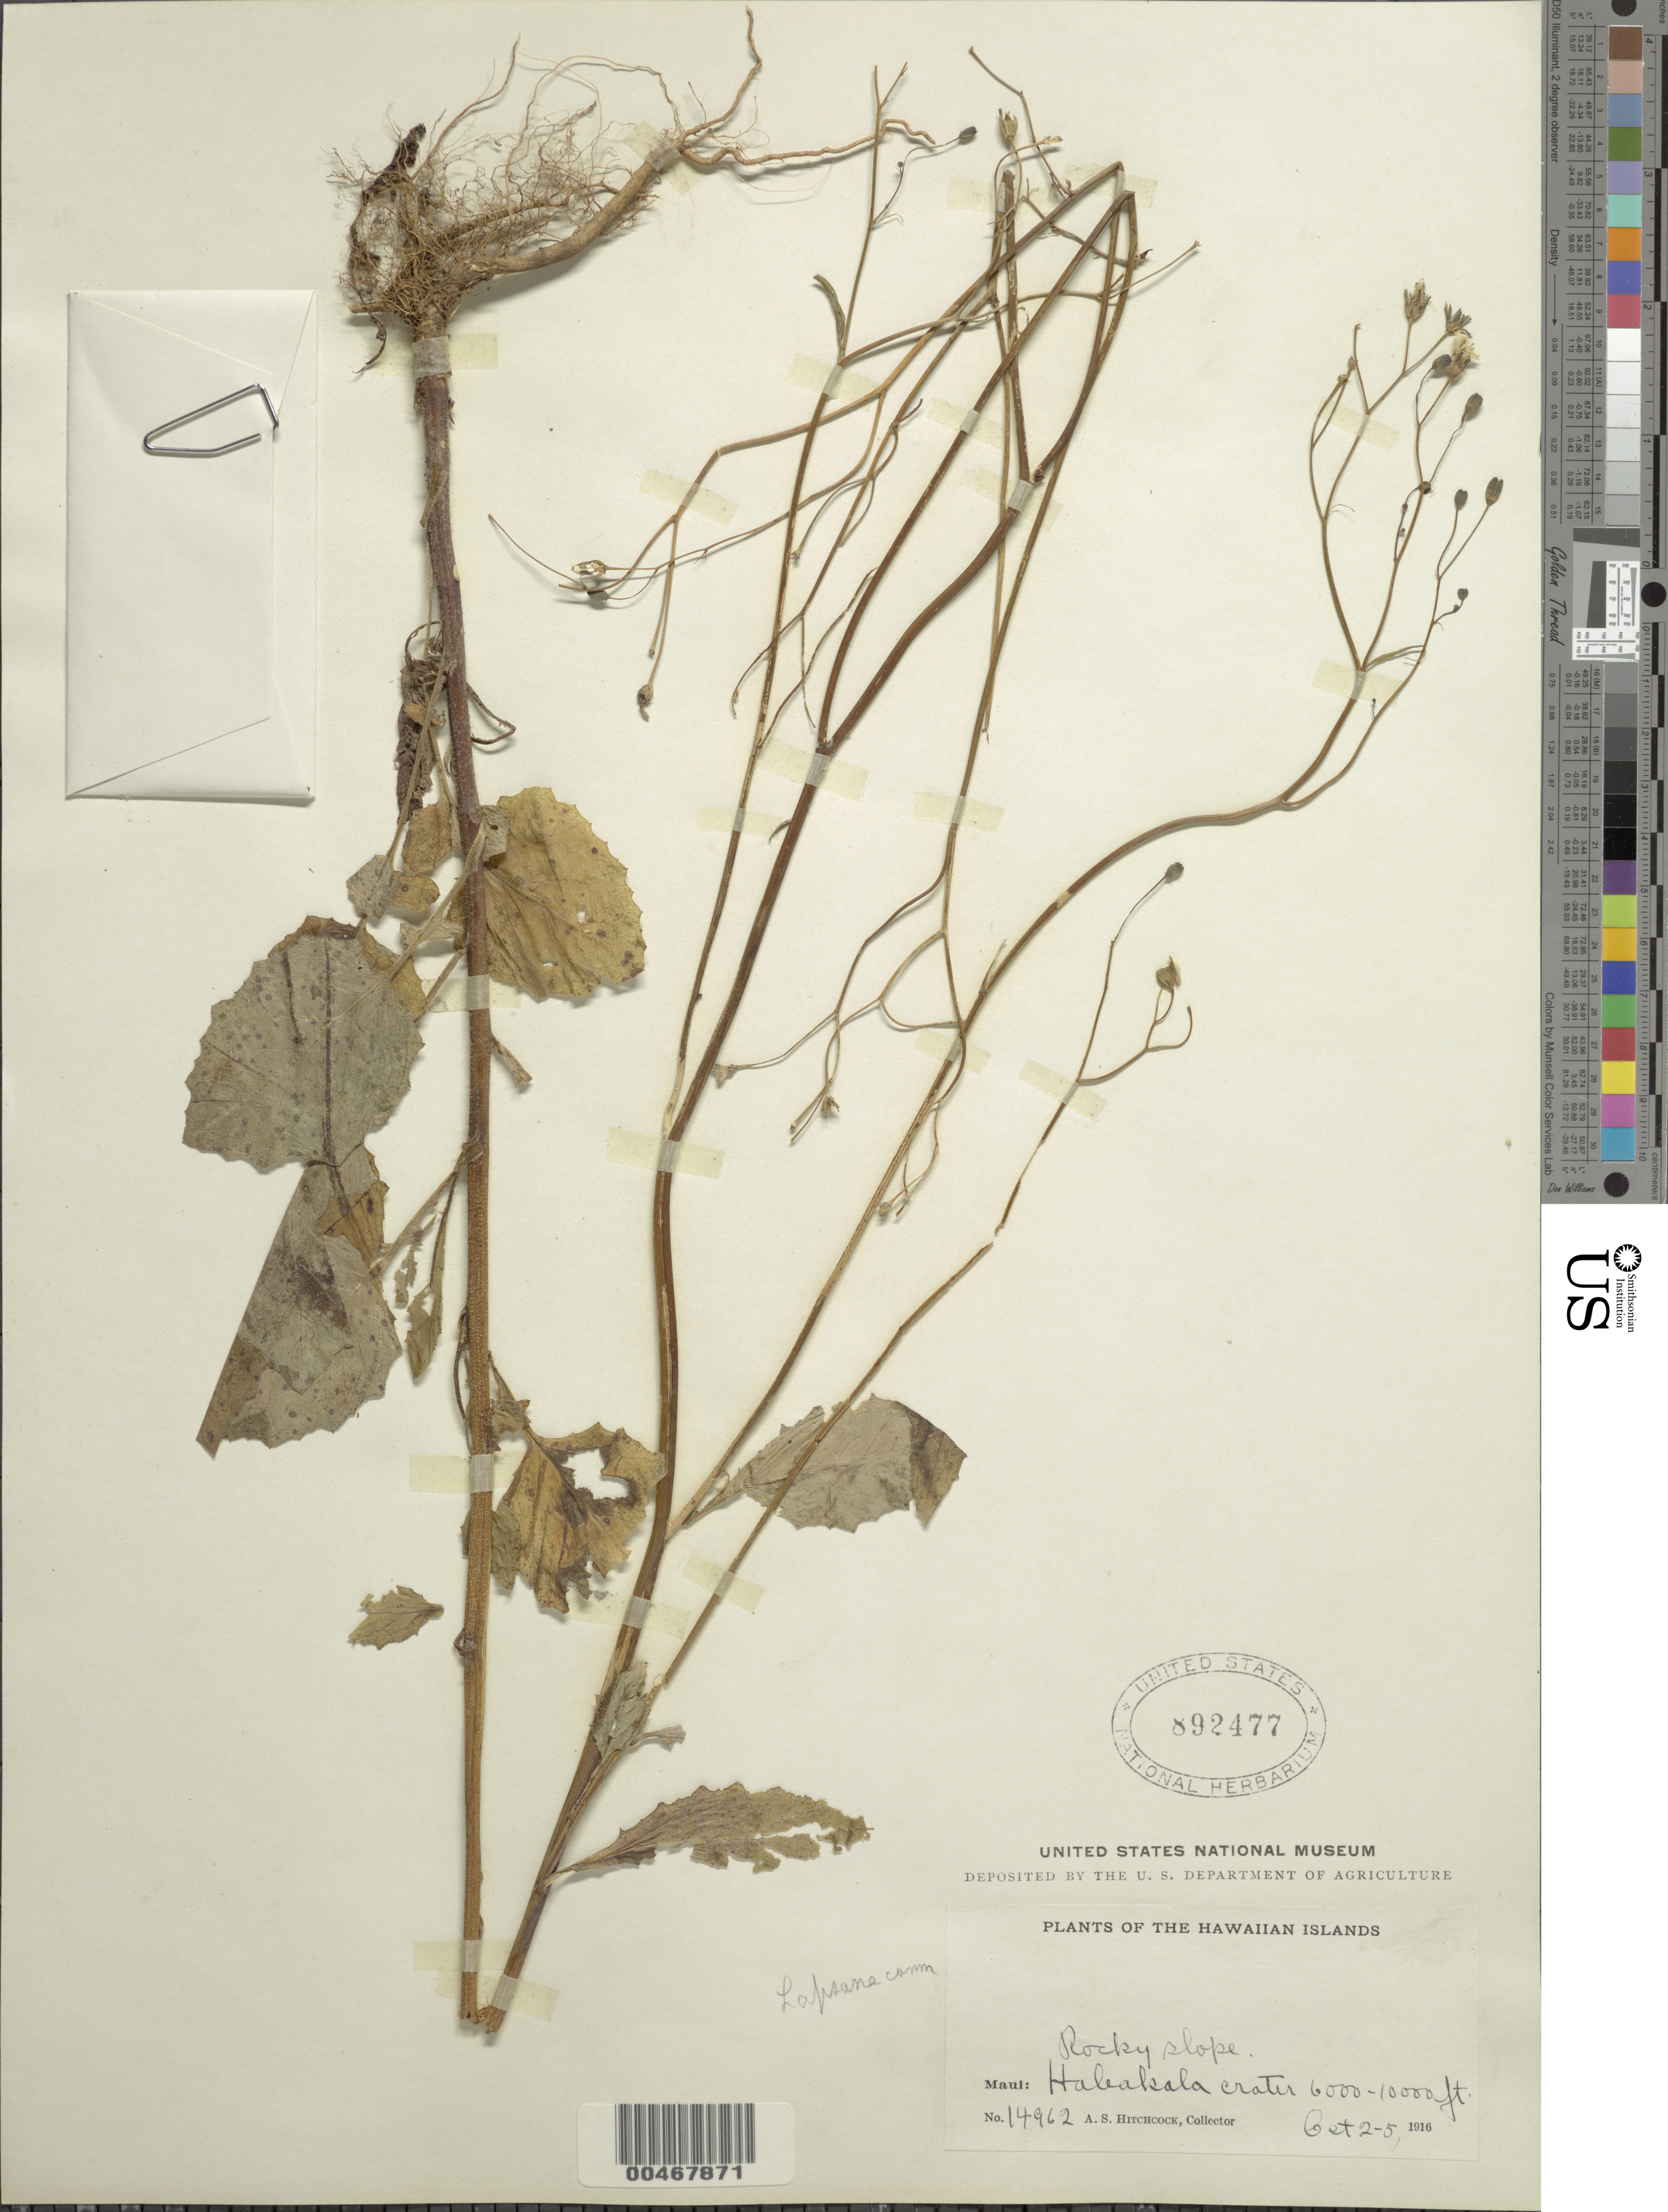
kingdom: Plantae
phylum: Tracheophyta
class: Magnoliopsida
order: Asterales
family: Asteraceae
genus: Lapsana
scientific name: Lapsana communis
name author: L.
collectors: A. S. Hitchcock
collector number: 14962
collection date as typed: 2 Oct 1916 to 5 Oct 1916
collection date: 1916-10-02/1916-10-05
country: United States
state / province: Hawaii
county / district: Maui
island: Maui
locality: Haleakala crater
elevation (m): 1829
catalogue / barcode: US 892477